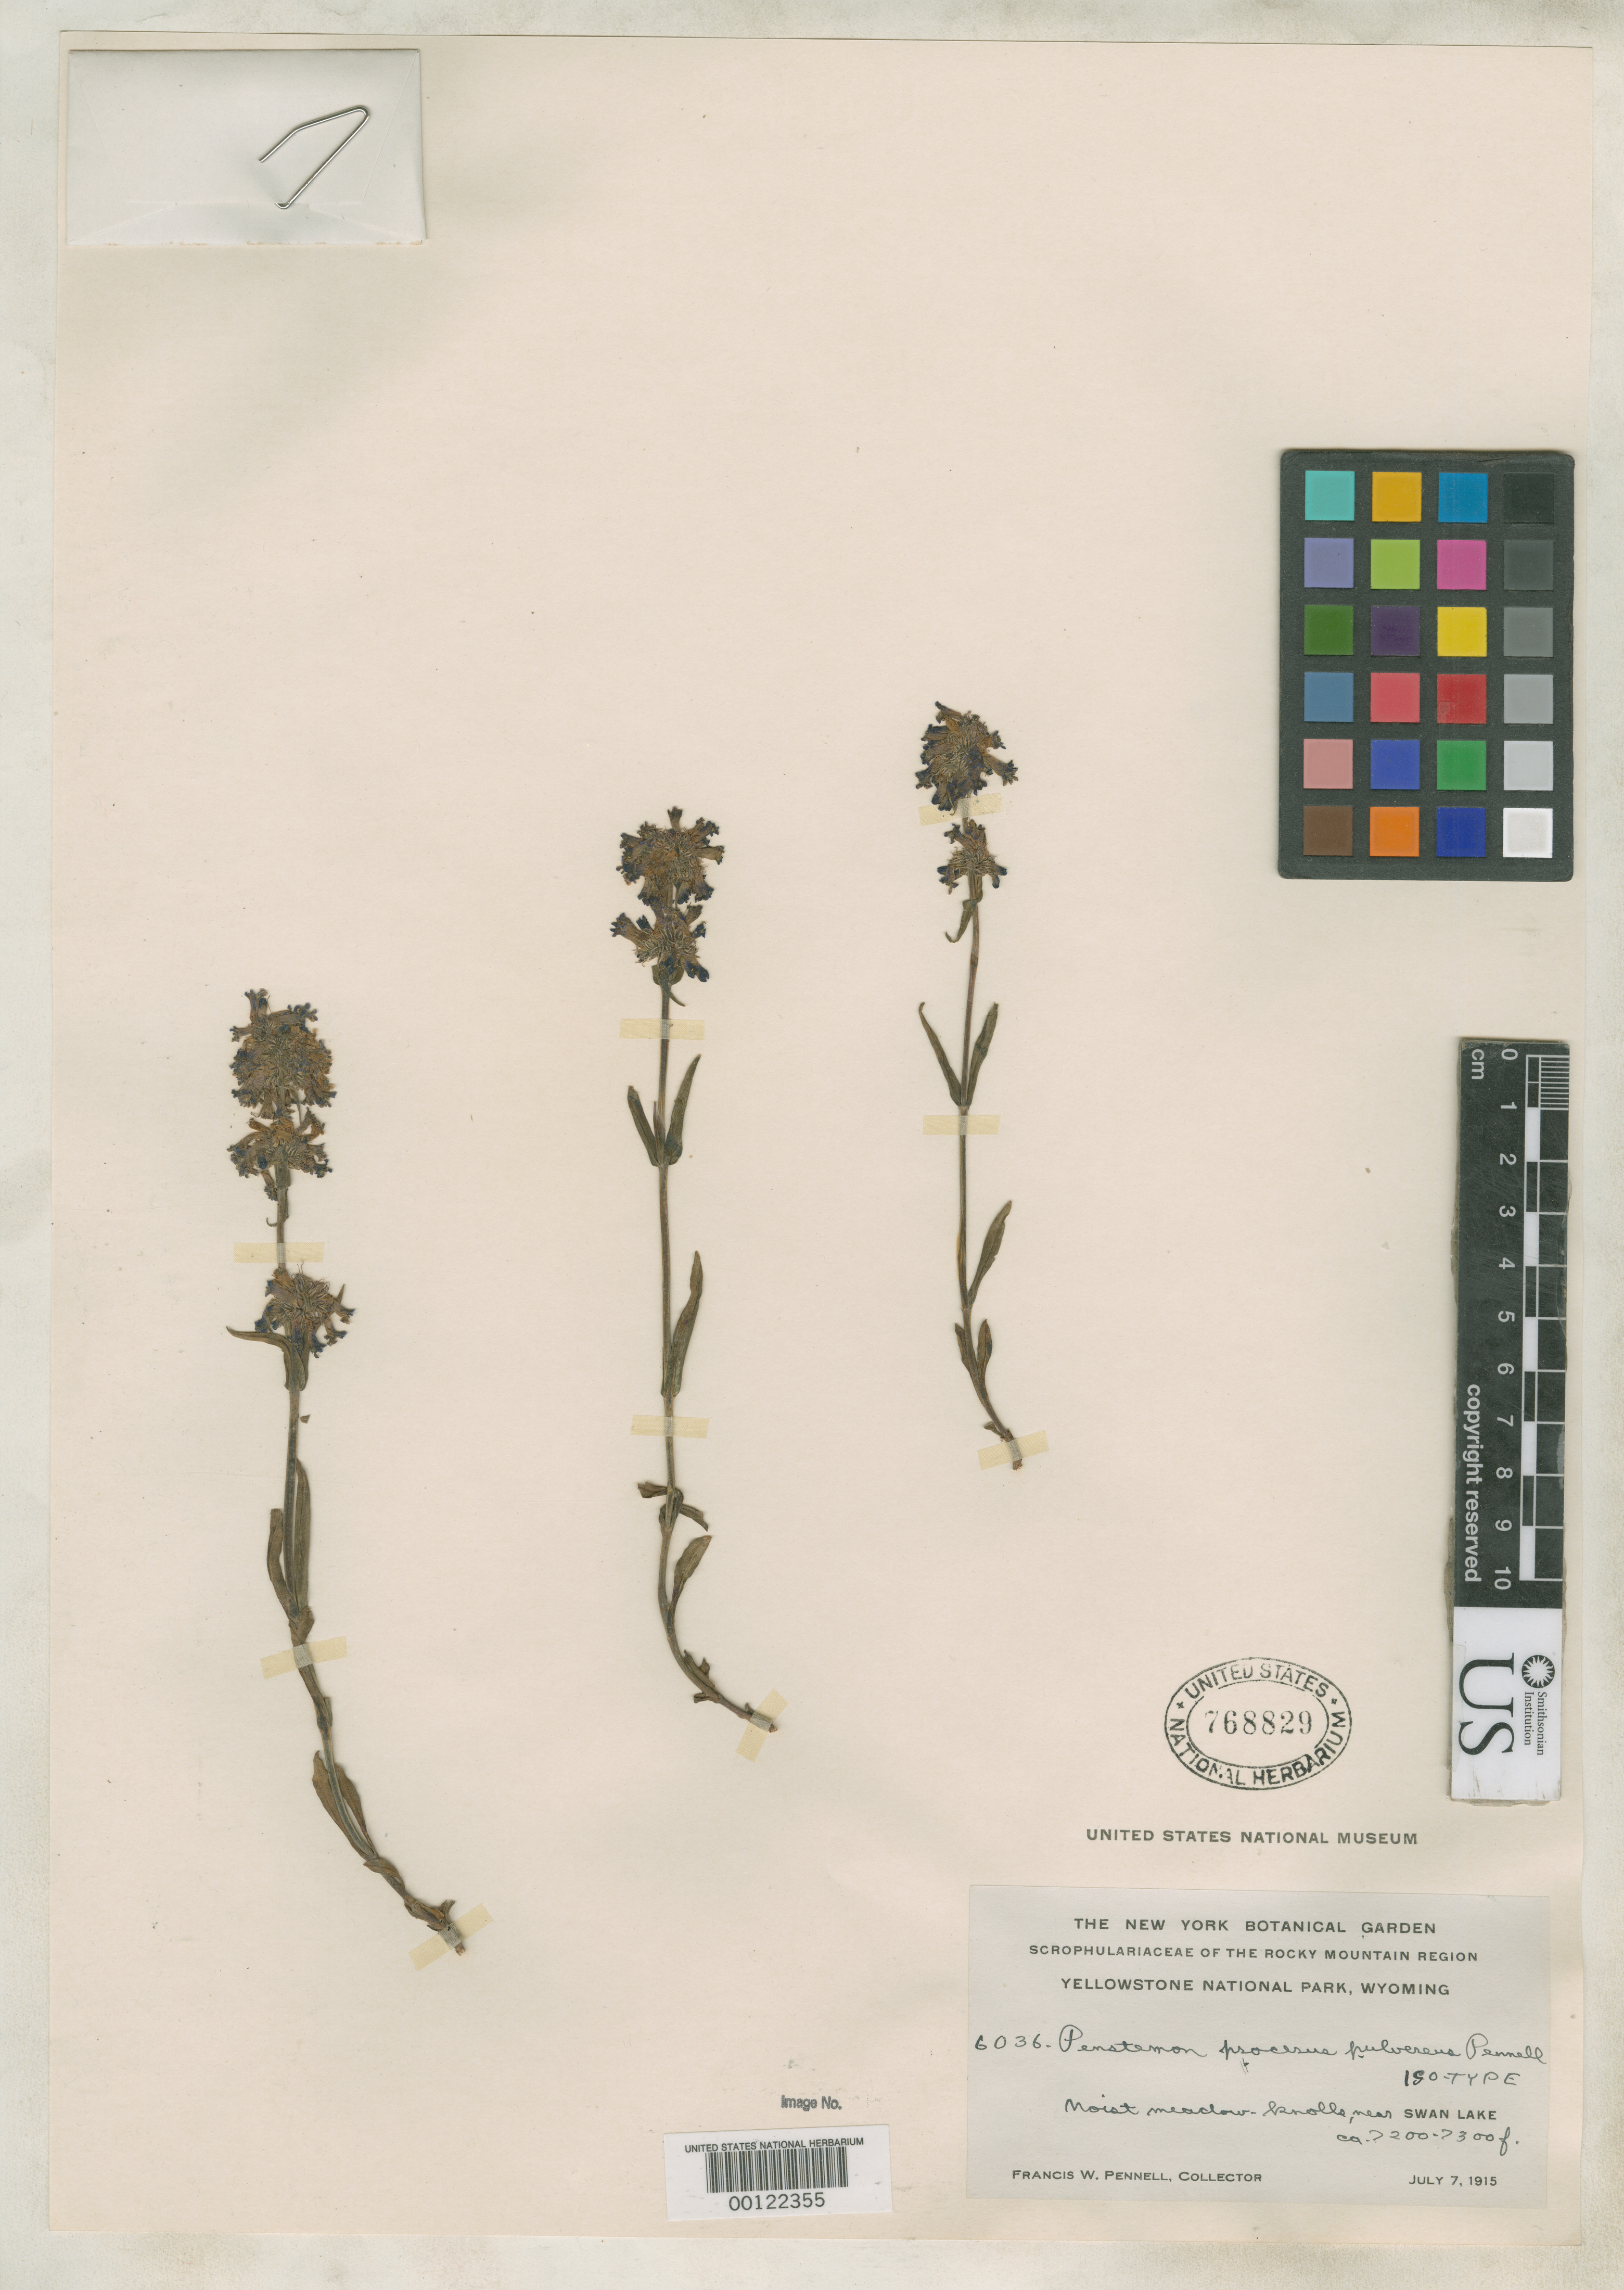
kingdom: Plantae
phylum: Tracheophyta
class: Magnoliopsida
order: Lamiales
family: Plantaginaceae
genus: Penstemon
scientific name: Penstemon procerus subsp. pulvereus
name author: Pennell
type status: Isotype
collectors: F. W. Pennell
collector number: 6036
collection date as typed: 07 Jul 1915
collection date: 1915-07-07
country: United States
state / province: Wyoming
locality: Yellowstone National Park; Swan Lake.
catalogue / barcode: US 768829